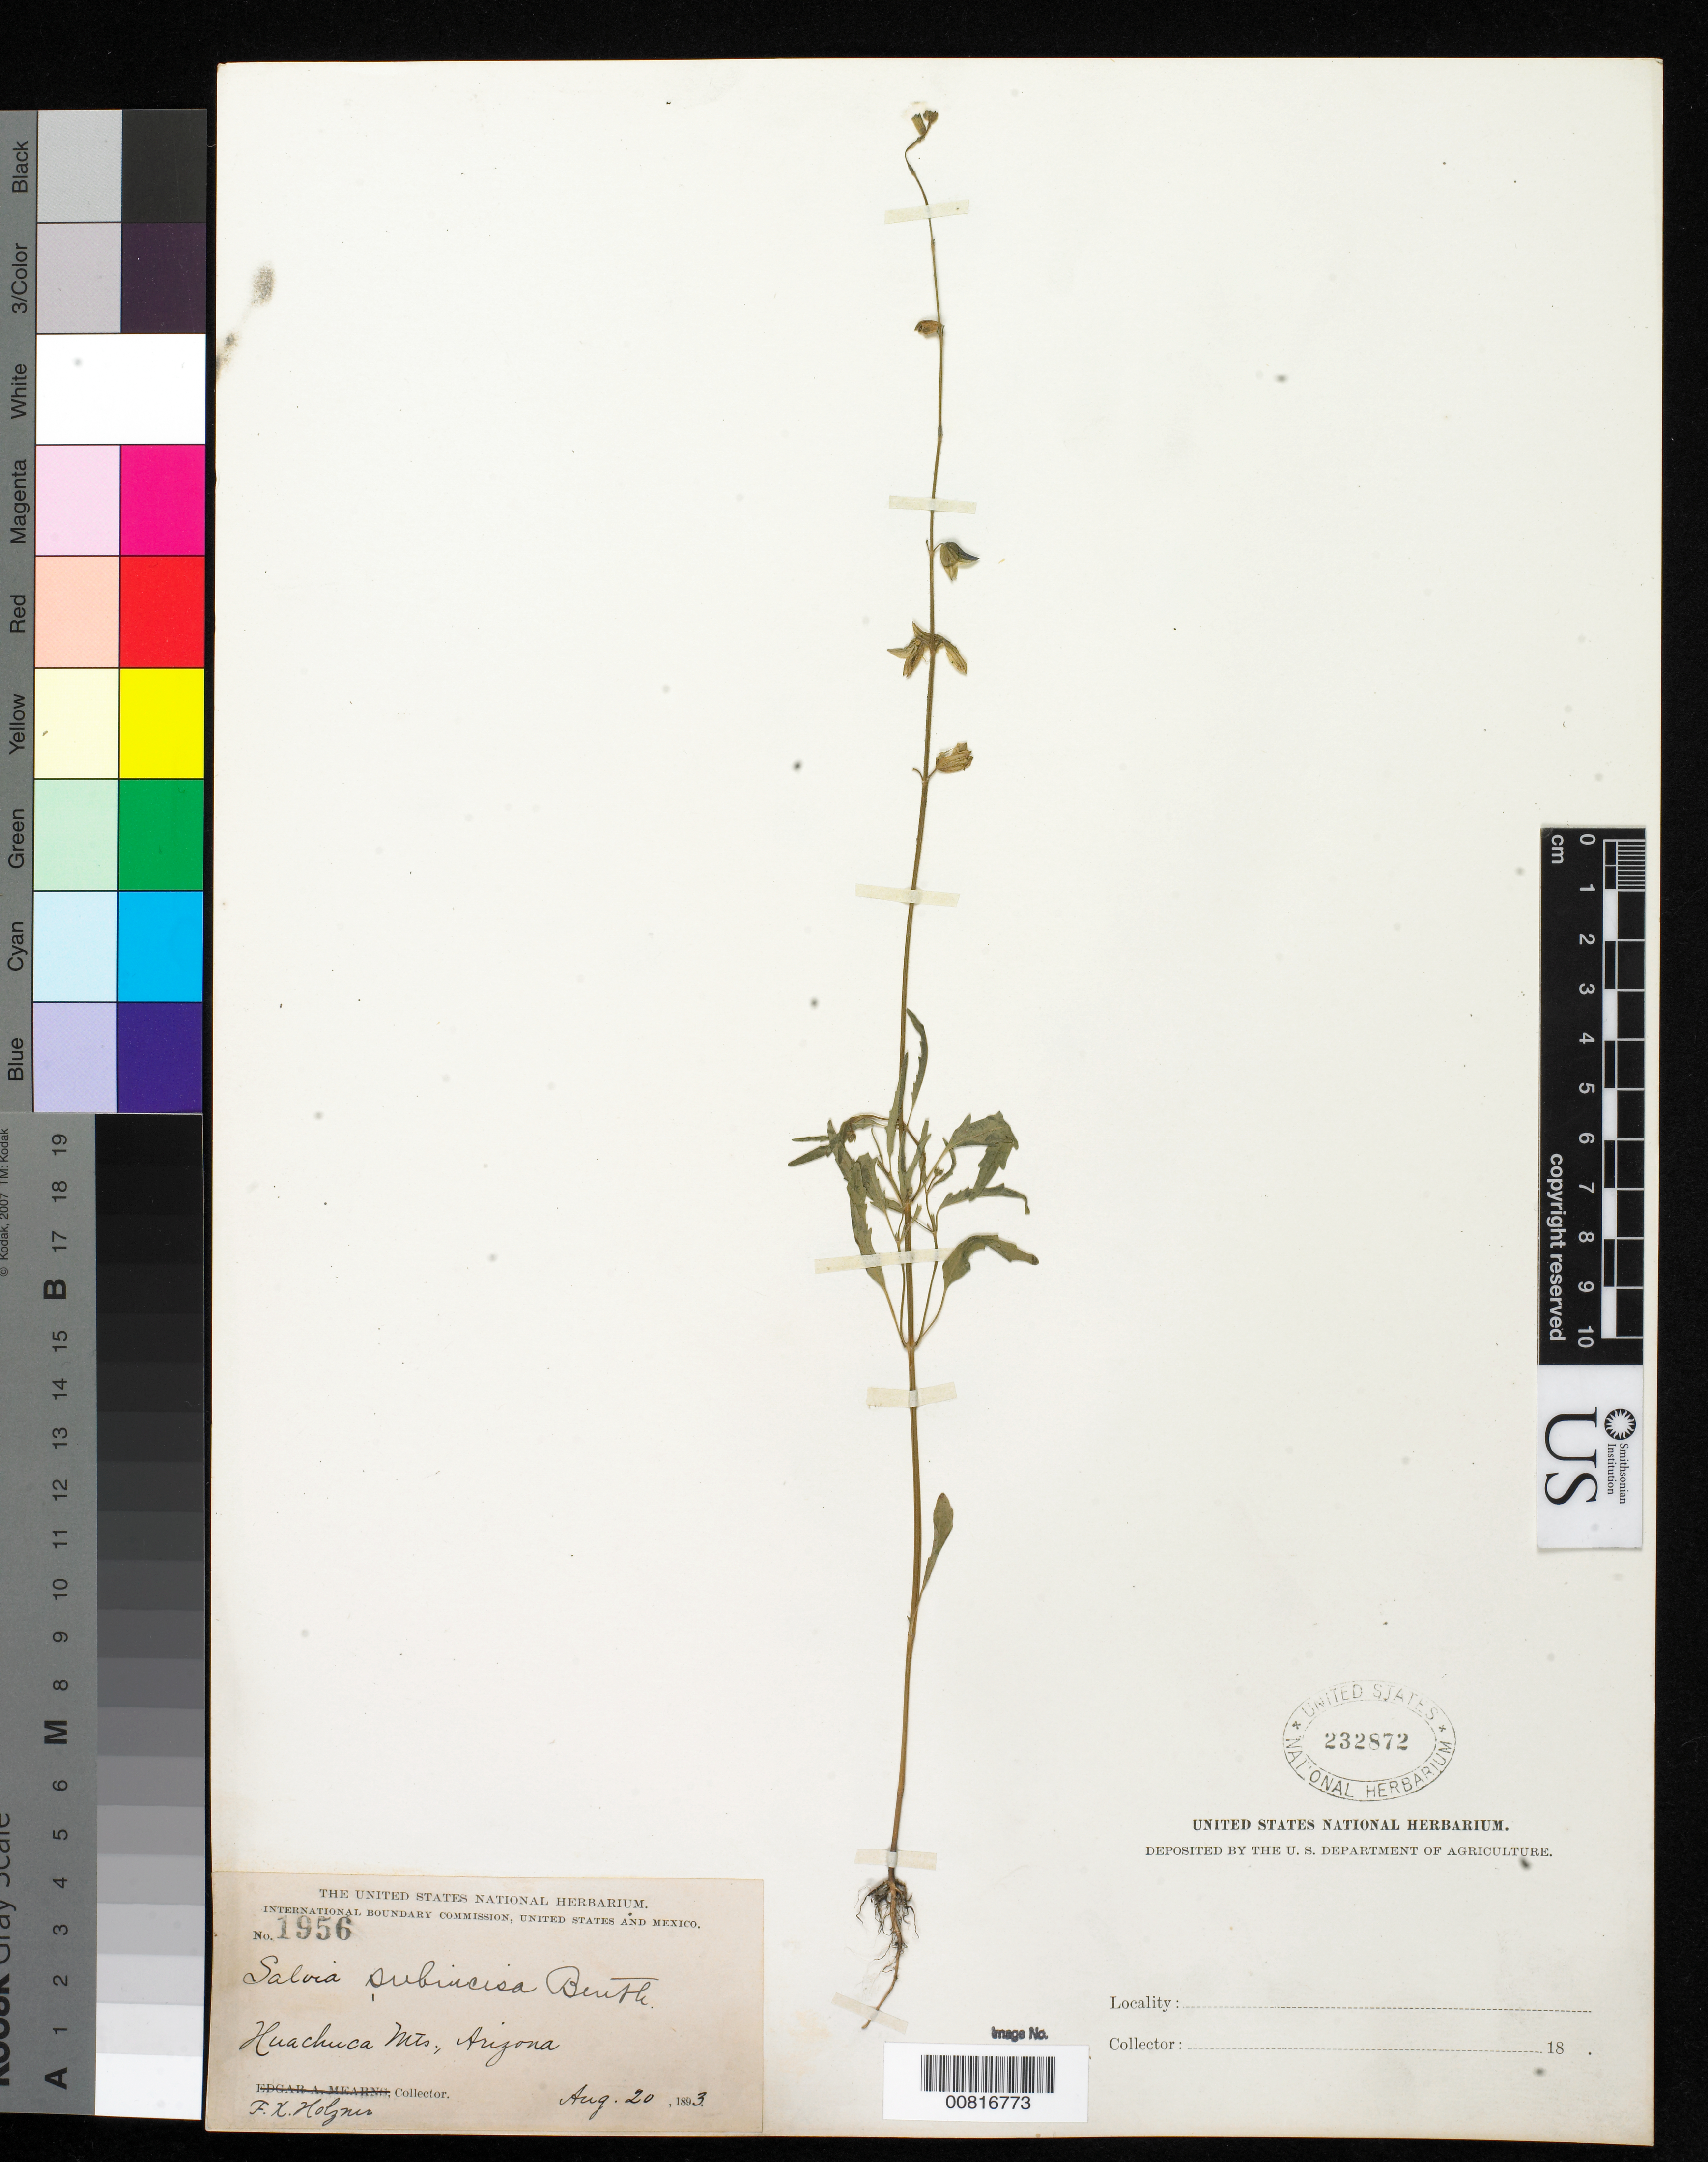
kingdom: Plantae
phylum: Tracheophyta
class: Magnoliopsida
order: Lamiales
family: Lamiaceae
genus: Salvia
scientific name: Salvia subincisa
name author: Benth.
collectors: F. X. Holzner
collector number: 1956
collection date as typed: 20 Aug 1893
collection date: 1893-08-20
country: United States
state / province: Arizona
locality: Huachuca Mts.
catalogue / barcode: US 232872